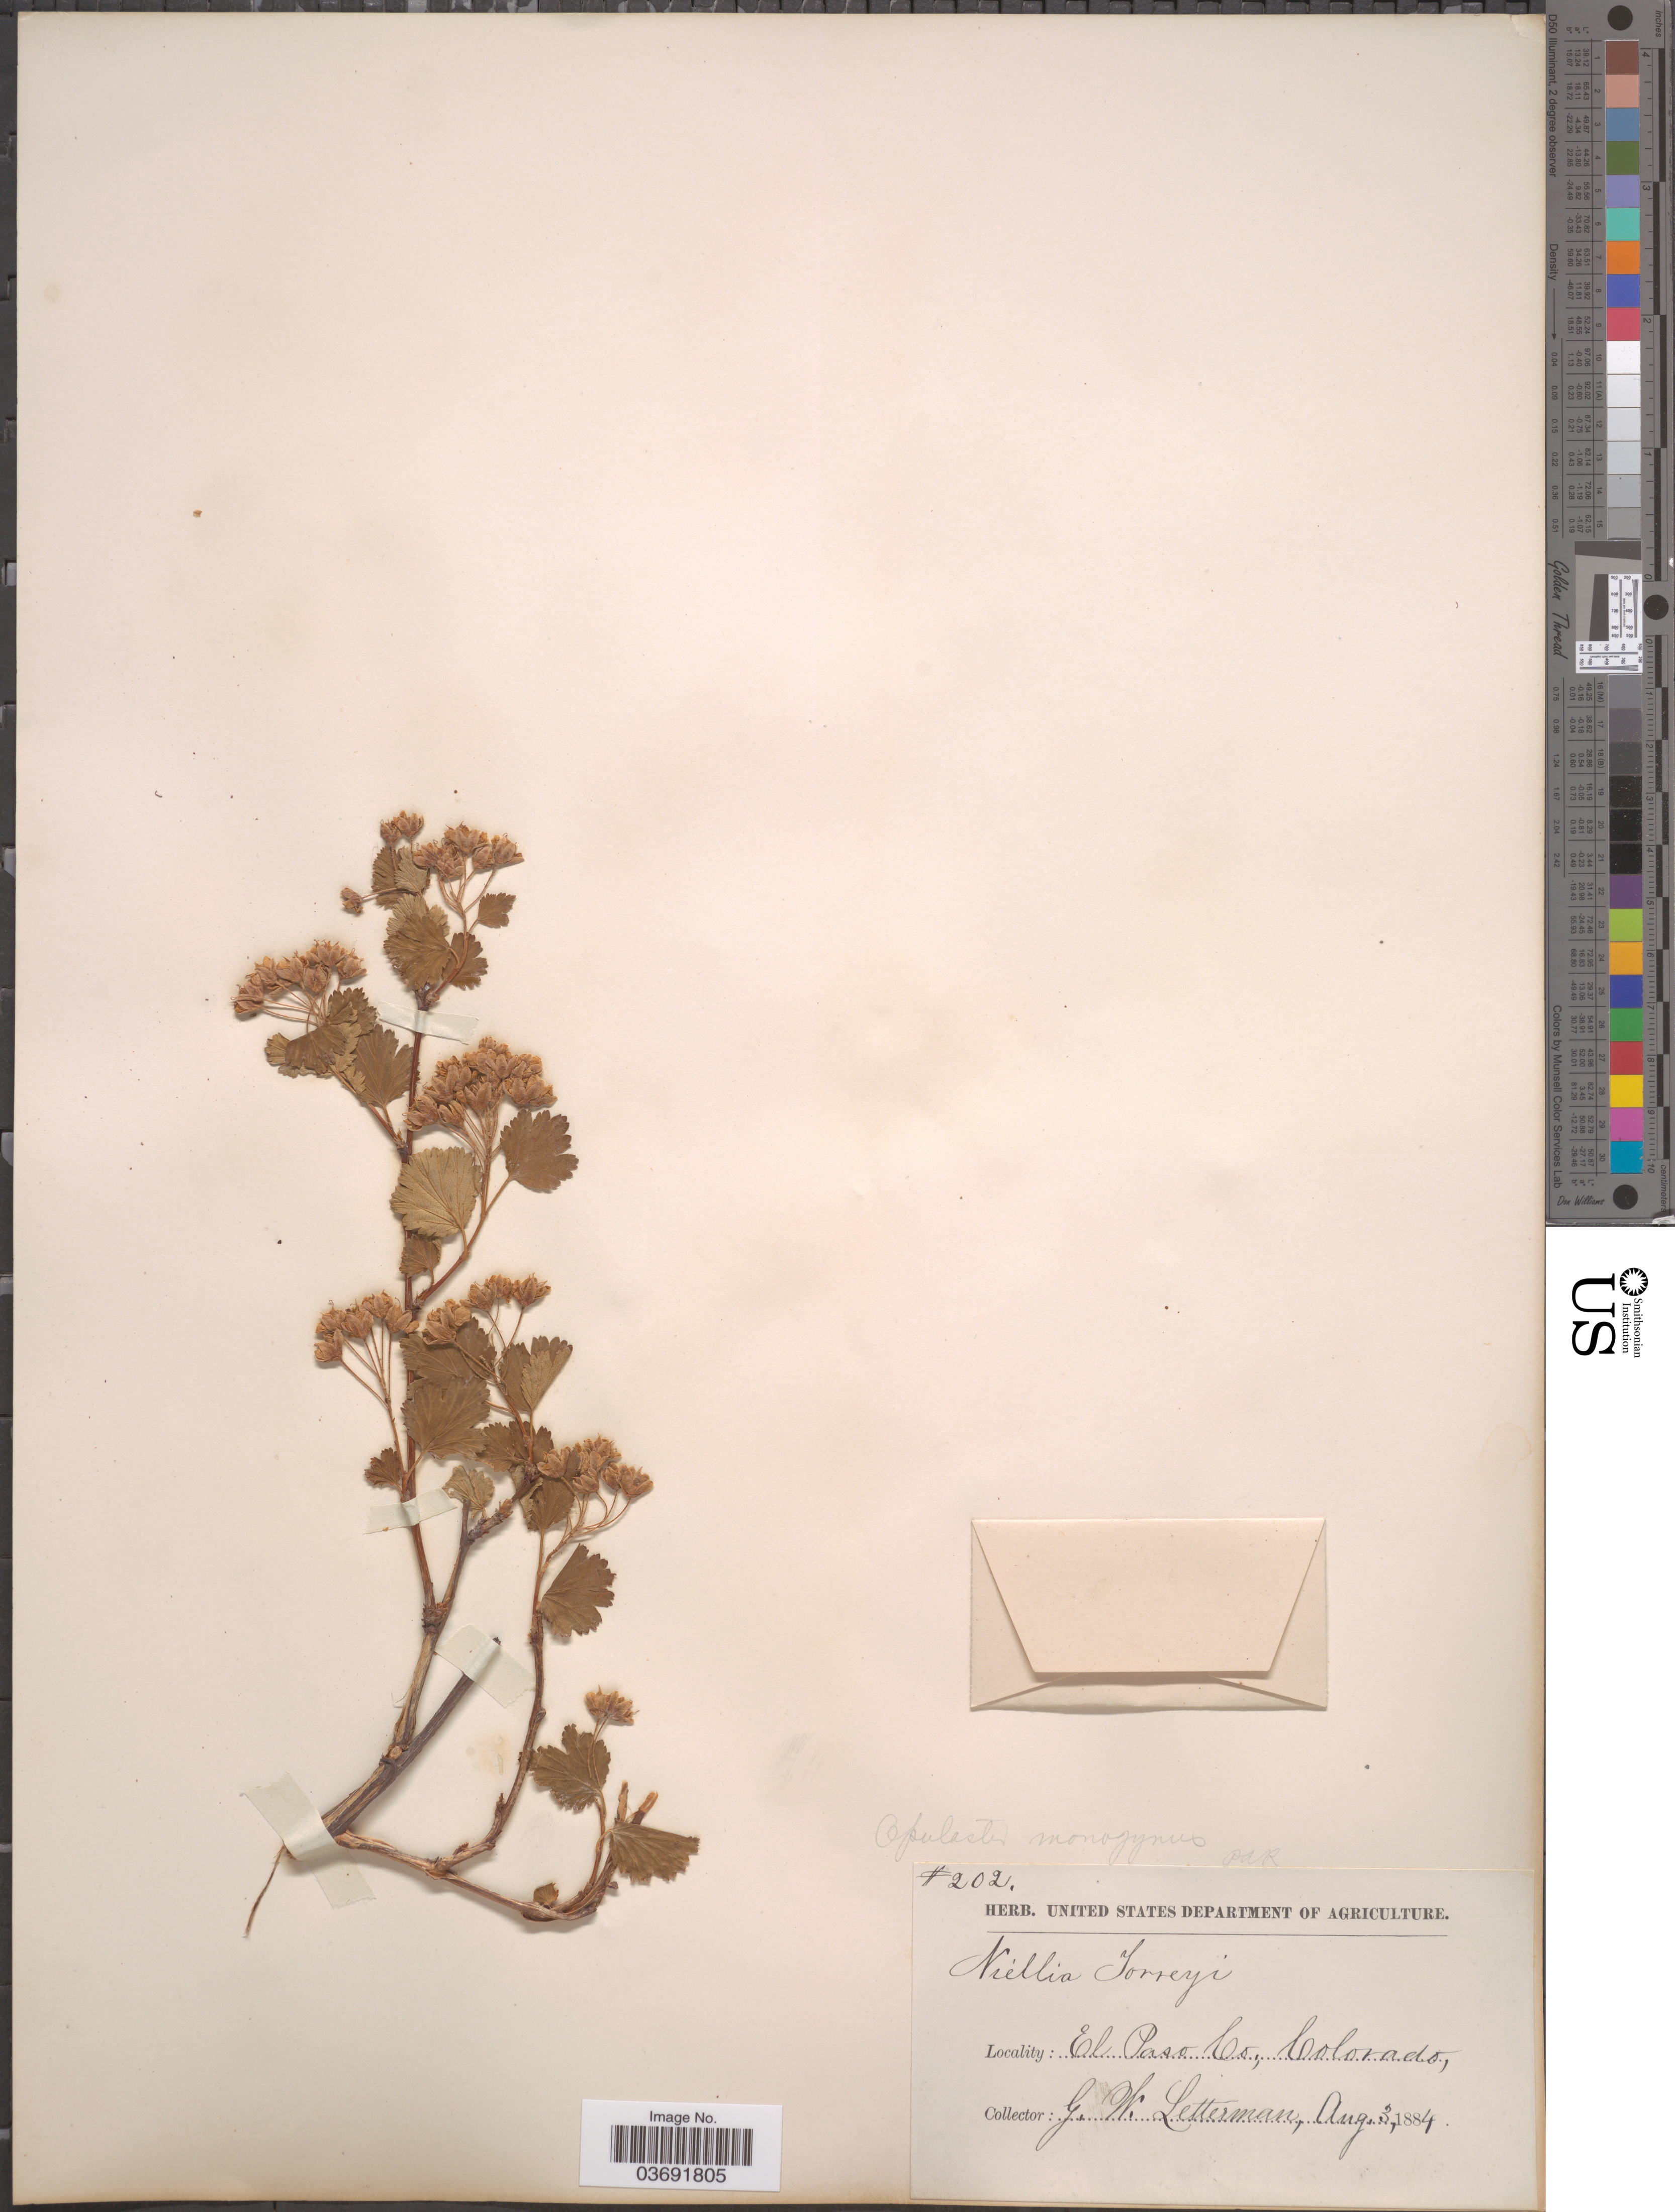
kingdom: Plantae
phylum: Tracheophyta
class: Magnoliopsida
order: Rosales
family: Rosaceae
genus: Physocarpus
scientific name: Physocarpus monogynus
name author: (Torr.) J.M. Coult.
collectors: G. W. Letterman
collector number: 202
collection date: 1884-08-03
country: United States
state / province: Colorado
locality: El Paso Co.